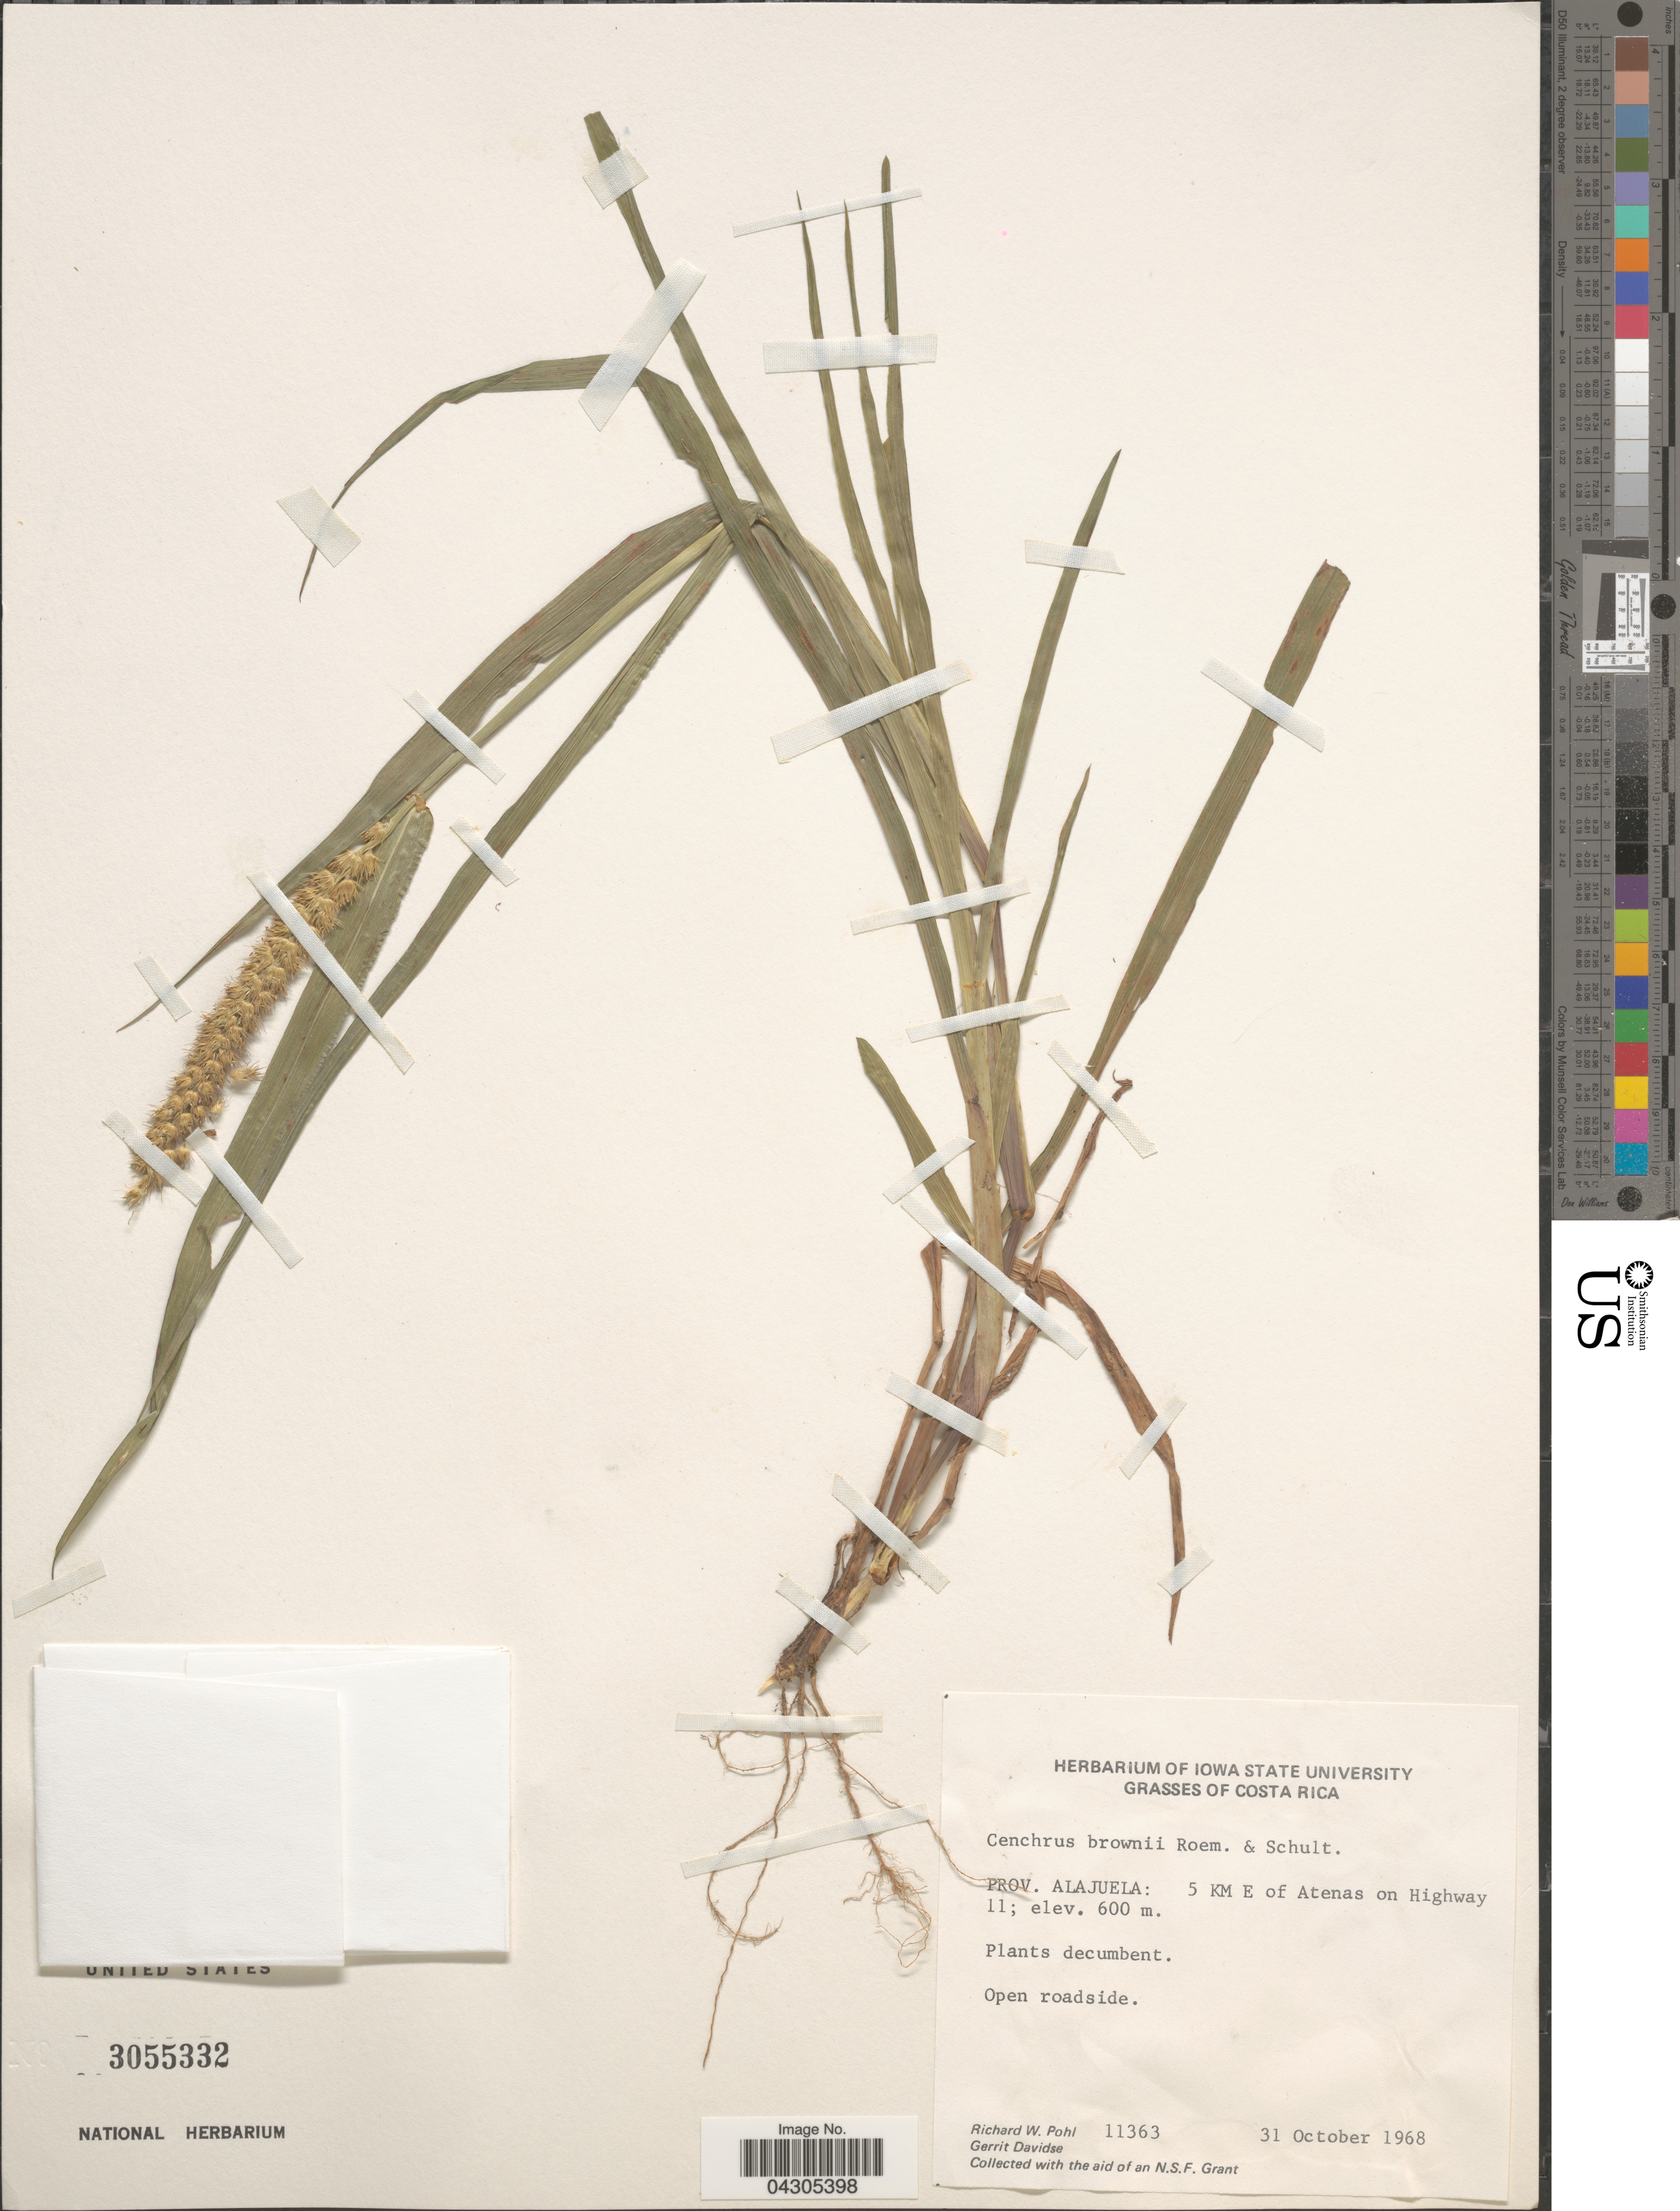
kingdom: Plantae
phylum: Tracheophyta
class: Liliopsida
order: Poales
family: Poaceae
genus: Cenchrus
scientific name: Cenchrus brownii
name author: Roem. & Schult.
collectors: R. W. Pohl & G. Davidse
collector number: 11363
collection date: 1968-10-31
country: Costa Rica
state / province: Alajuela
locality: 5 KM E of Atenas on Highway 11.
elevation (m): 600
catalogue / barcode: US 3055332